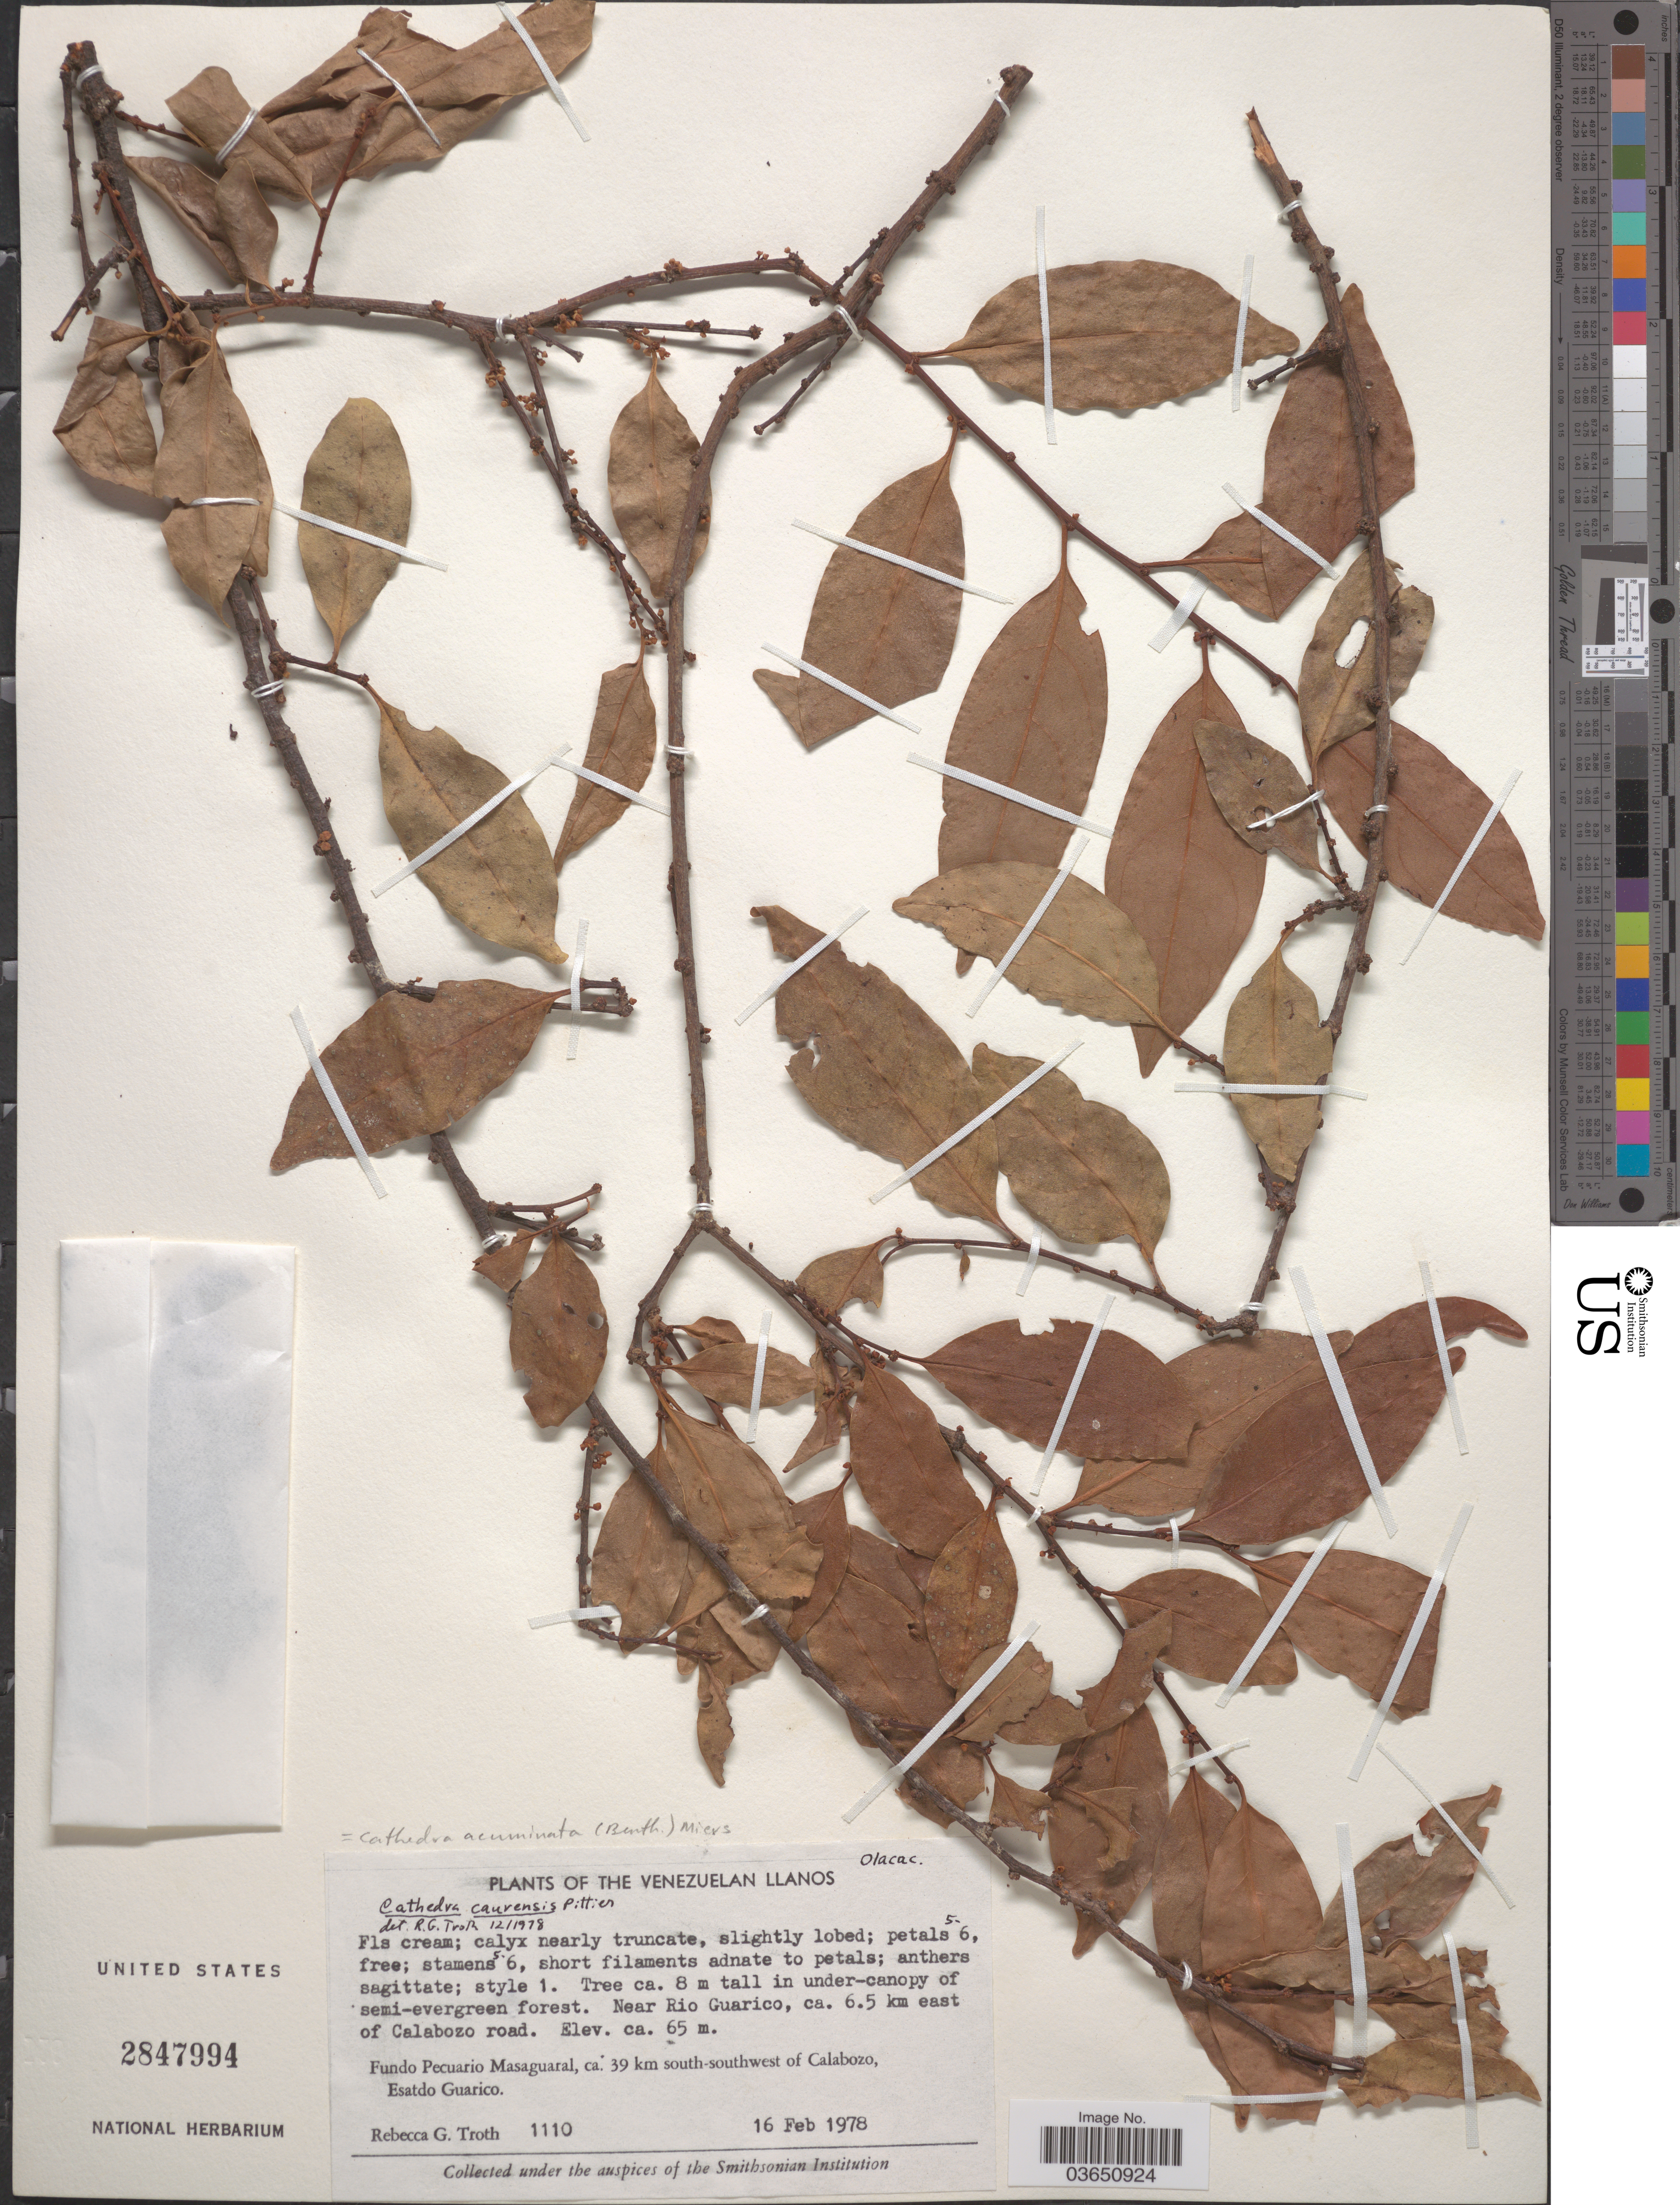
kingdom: Plantae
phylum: Tracheophyta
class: Magnoliopsida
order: Santalales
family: Aptandraceae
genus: Cathedra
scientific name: Cathedra acuminata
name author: (Benth.) Miers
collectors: R. Troth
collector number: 1110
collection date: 1978-02-16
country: Venezuela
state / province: Guárico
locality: Venezuelan Llanos. Near Rio Guarico, ca. 6.5 km east of Calabozo road. Fundo Pecuario Masaguaral, ca. 39 km south-southwest of Calabozo.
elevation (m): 65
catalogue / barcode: US 2847994